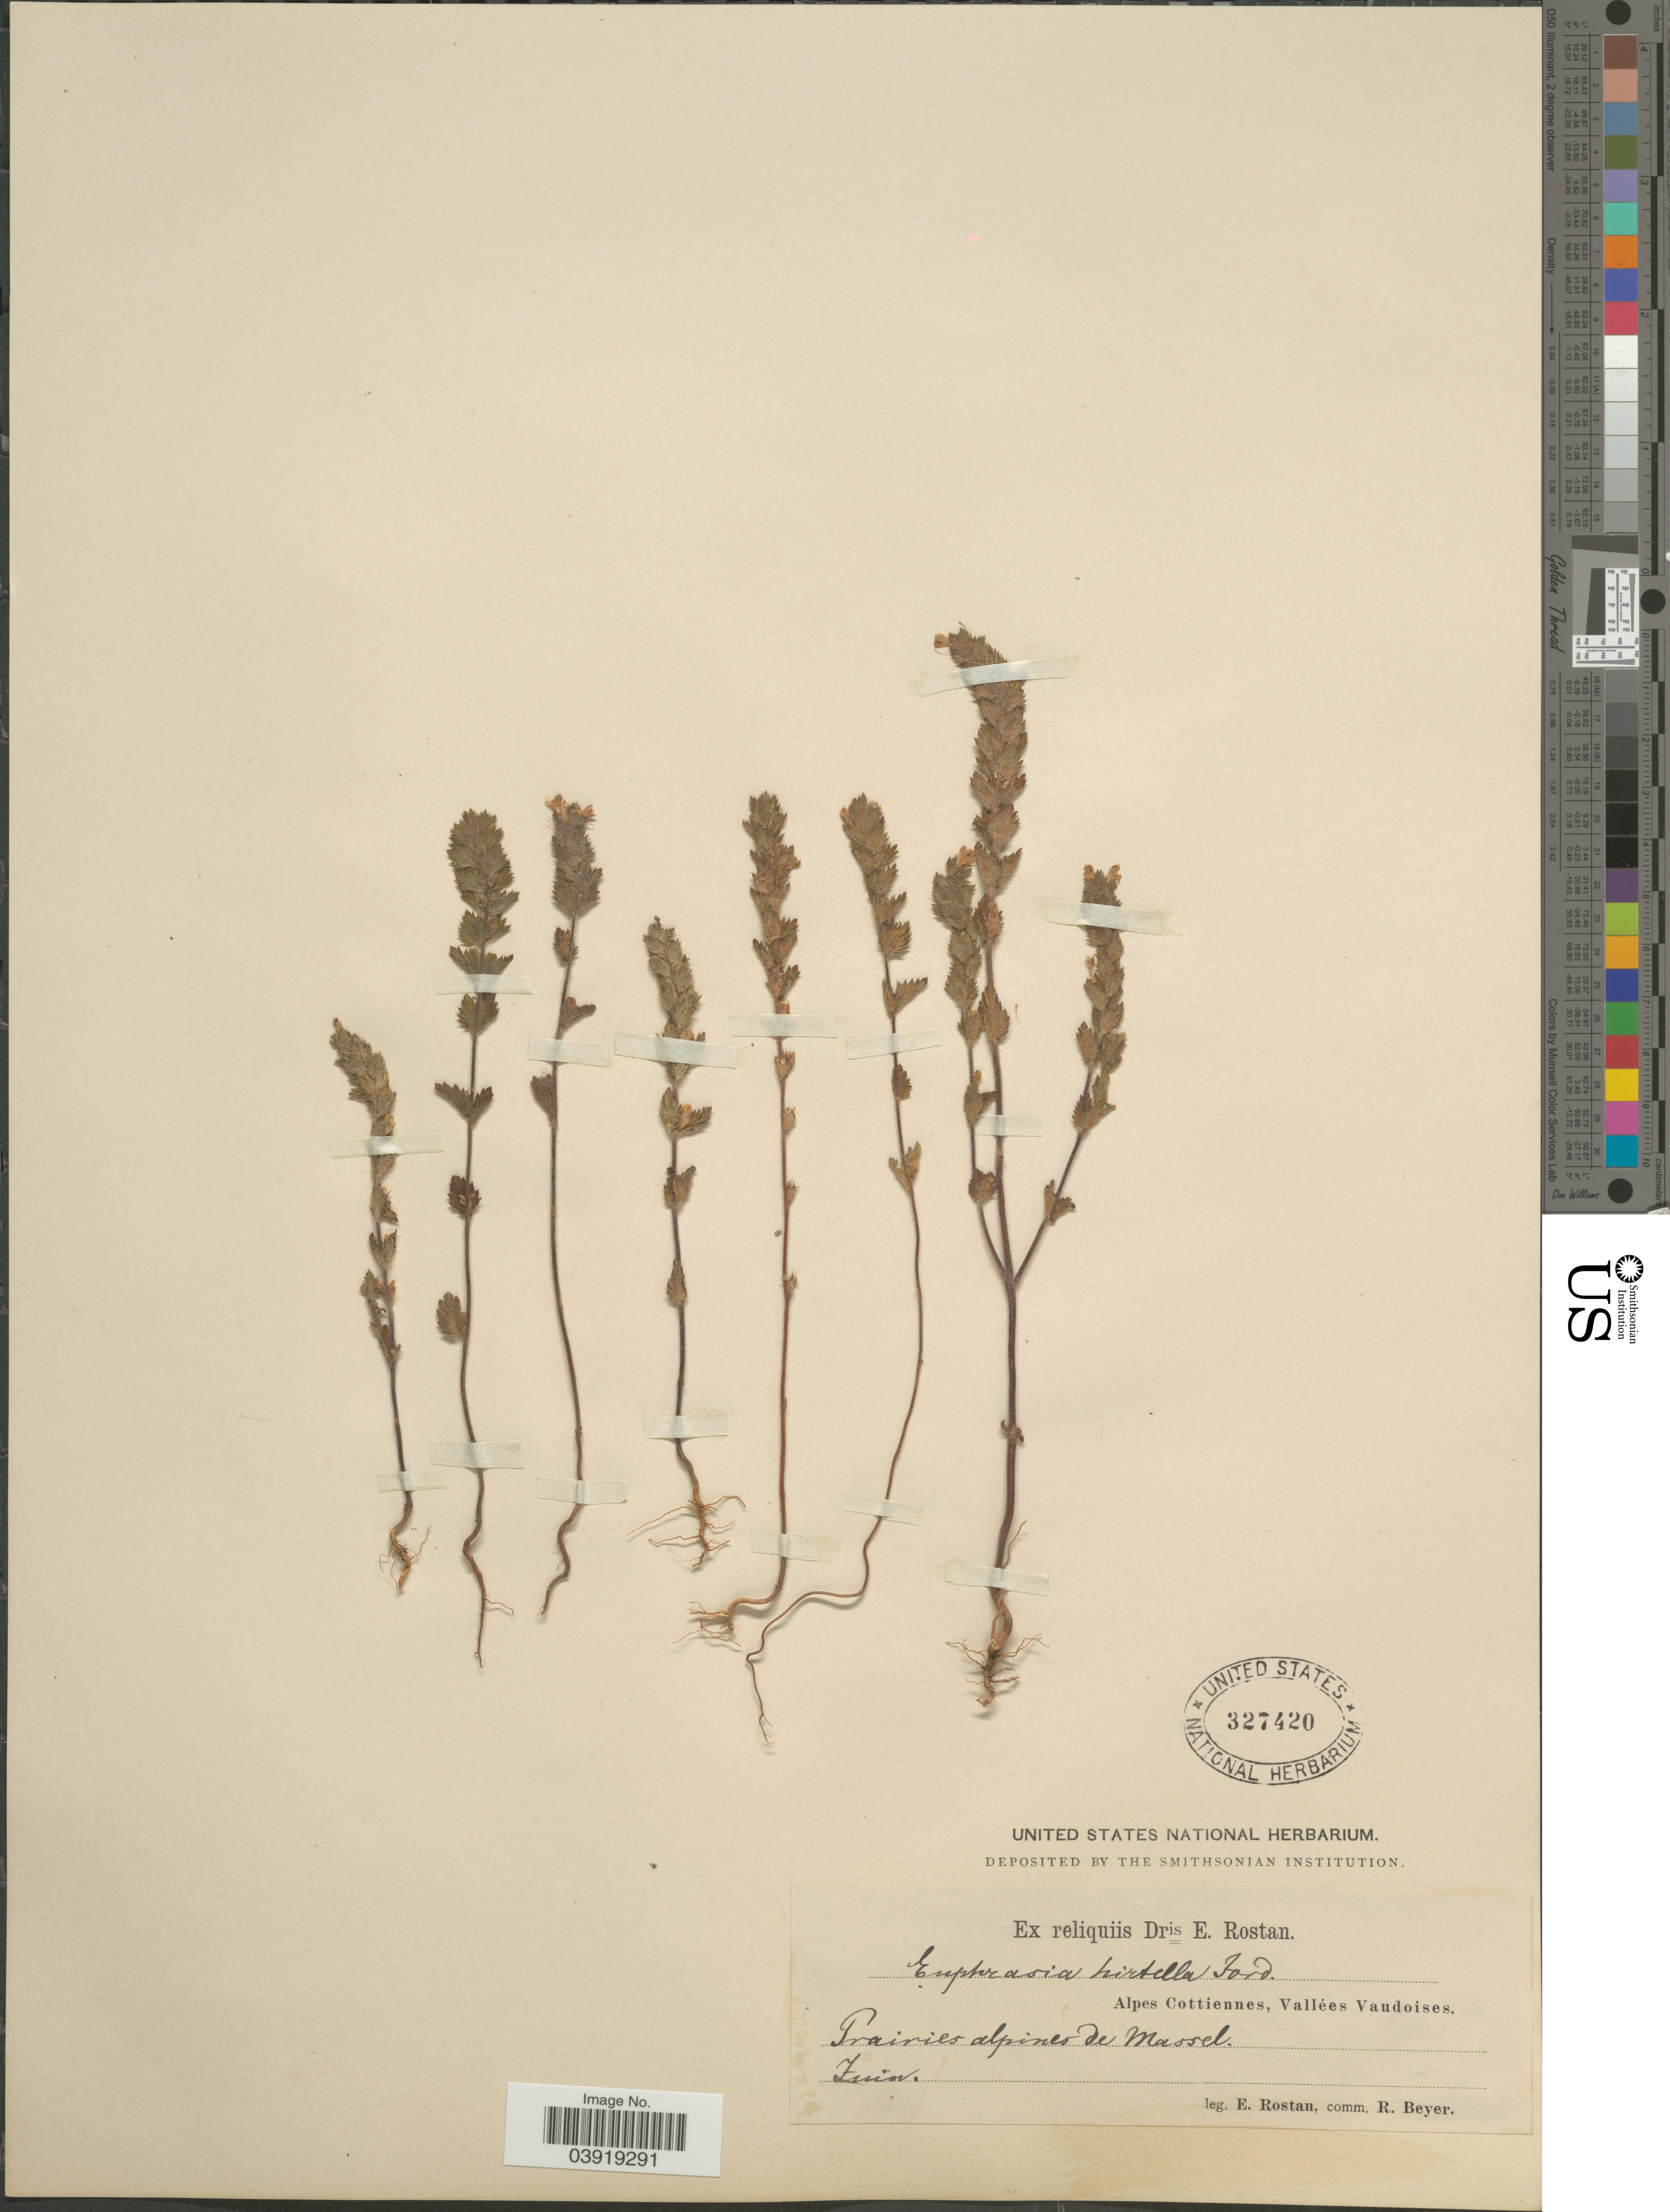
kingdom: Plantae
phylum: Tracheophyta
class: Magnoliopsida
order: Lamiales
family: Orobanchaceae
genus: Euphrasia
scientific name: Euphrasia hirtella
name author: Jord. ex Reut.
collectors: E. Rostan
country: Italy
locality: Alpes Cottiennes, Vallées Vaudoises. Prairies alpines de Massel.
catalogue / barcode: US 327420